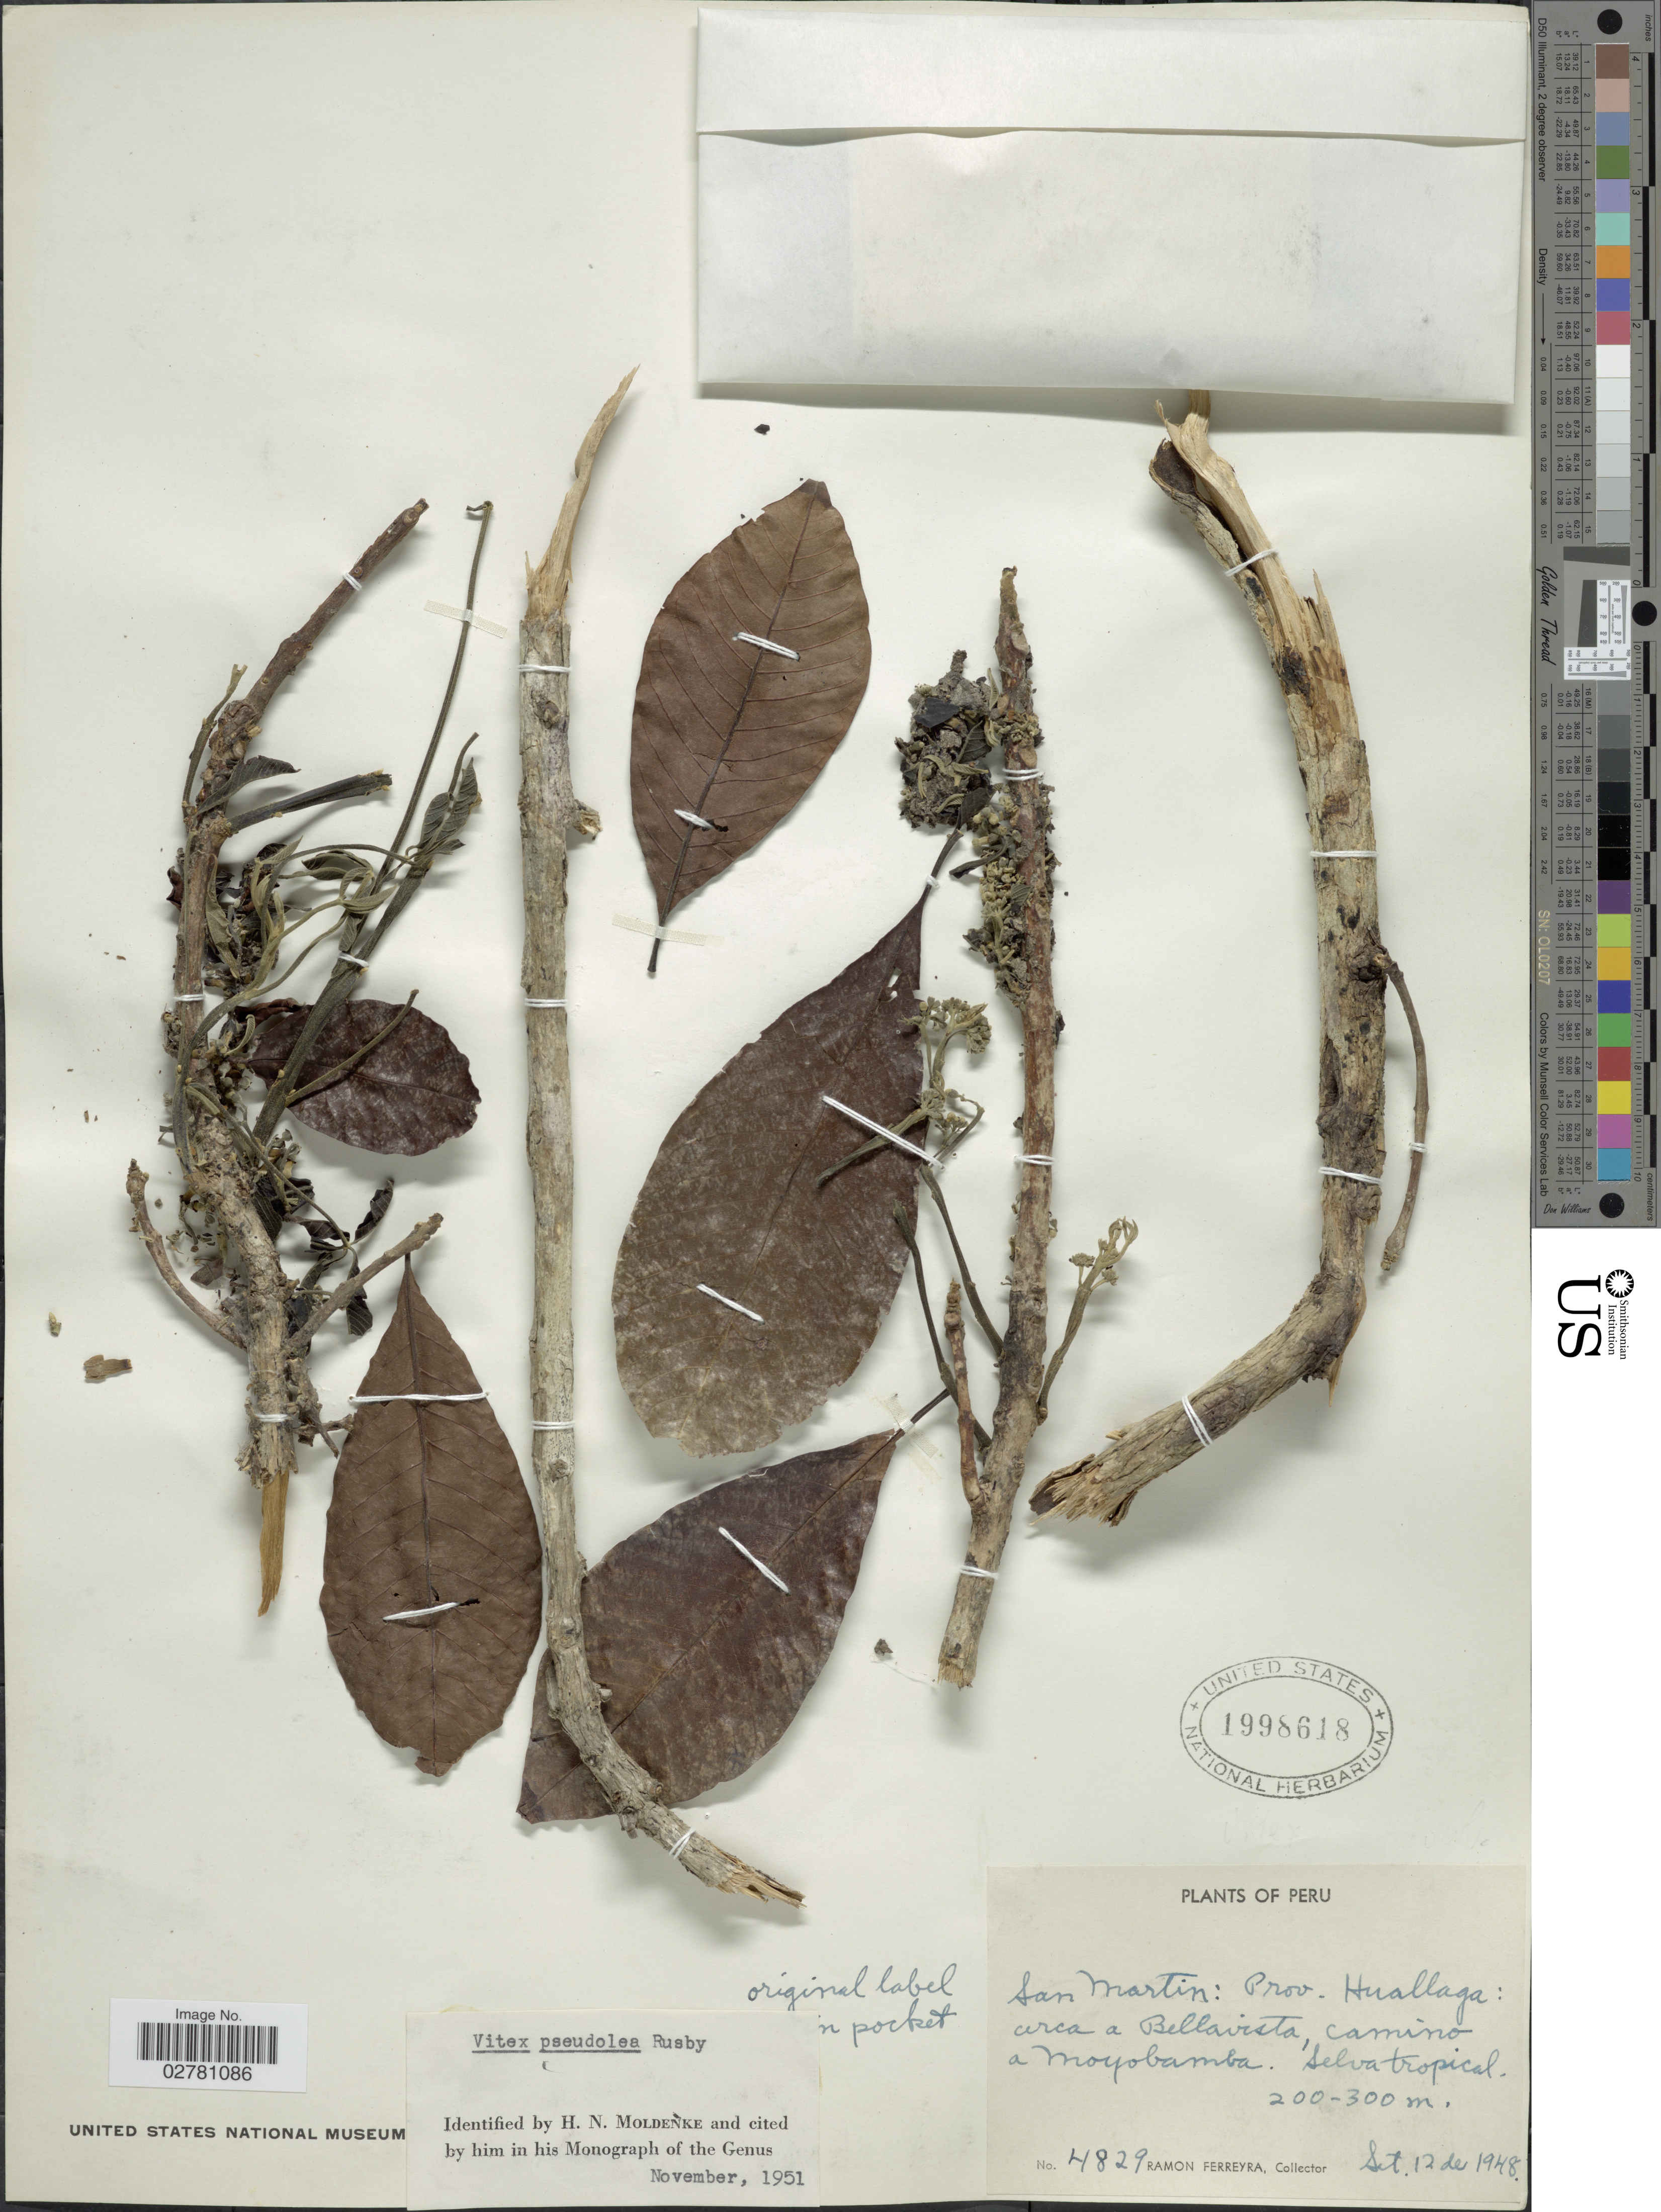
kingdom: Plantae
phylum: Tracheophyta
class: Magnoliopsida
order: Lamiales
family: Lamiaceae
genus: Vitex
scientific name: Vitex pseudolea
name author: Rusby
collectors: R. A. Ferreyra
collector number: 4829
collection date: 1948-09-12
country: Peru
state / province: San Martín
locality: Prov. Huallaga: cerca a Bellavista, camino a Moyobamba.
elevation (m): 200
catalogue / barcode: US 1998618